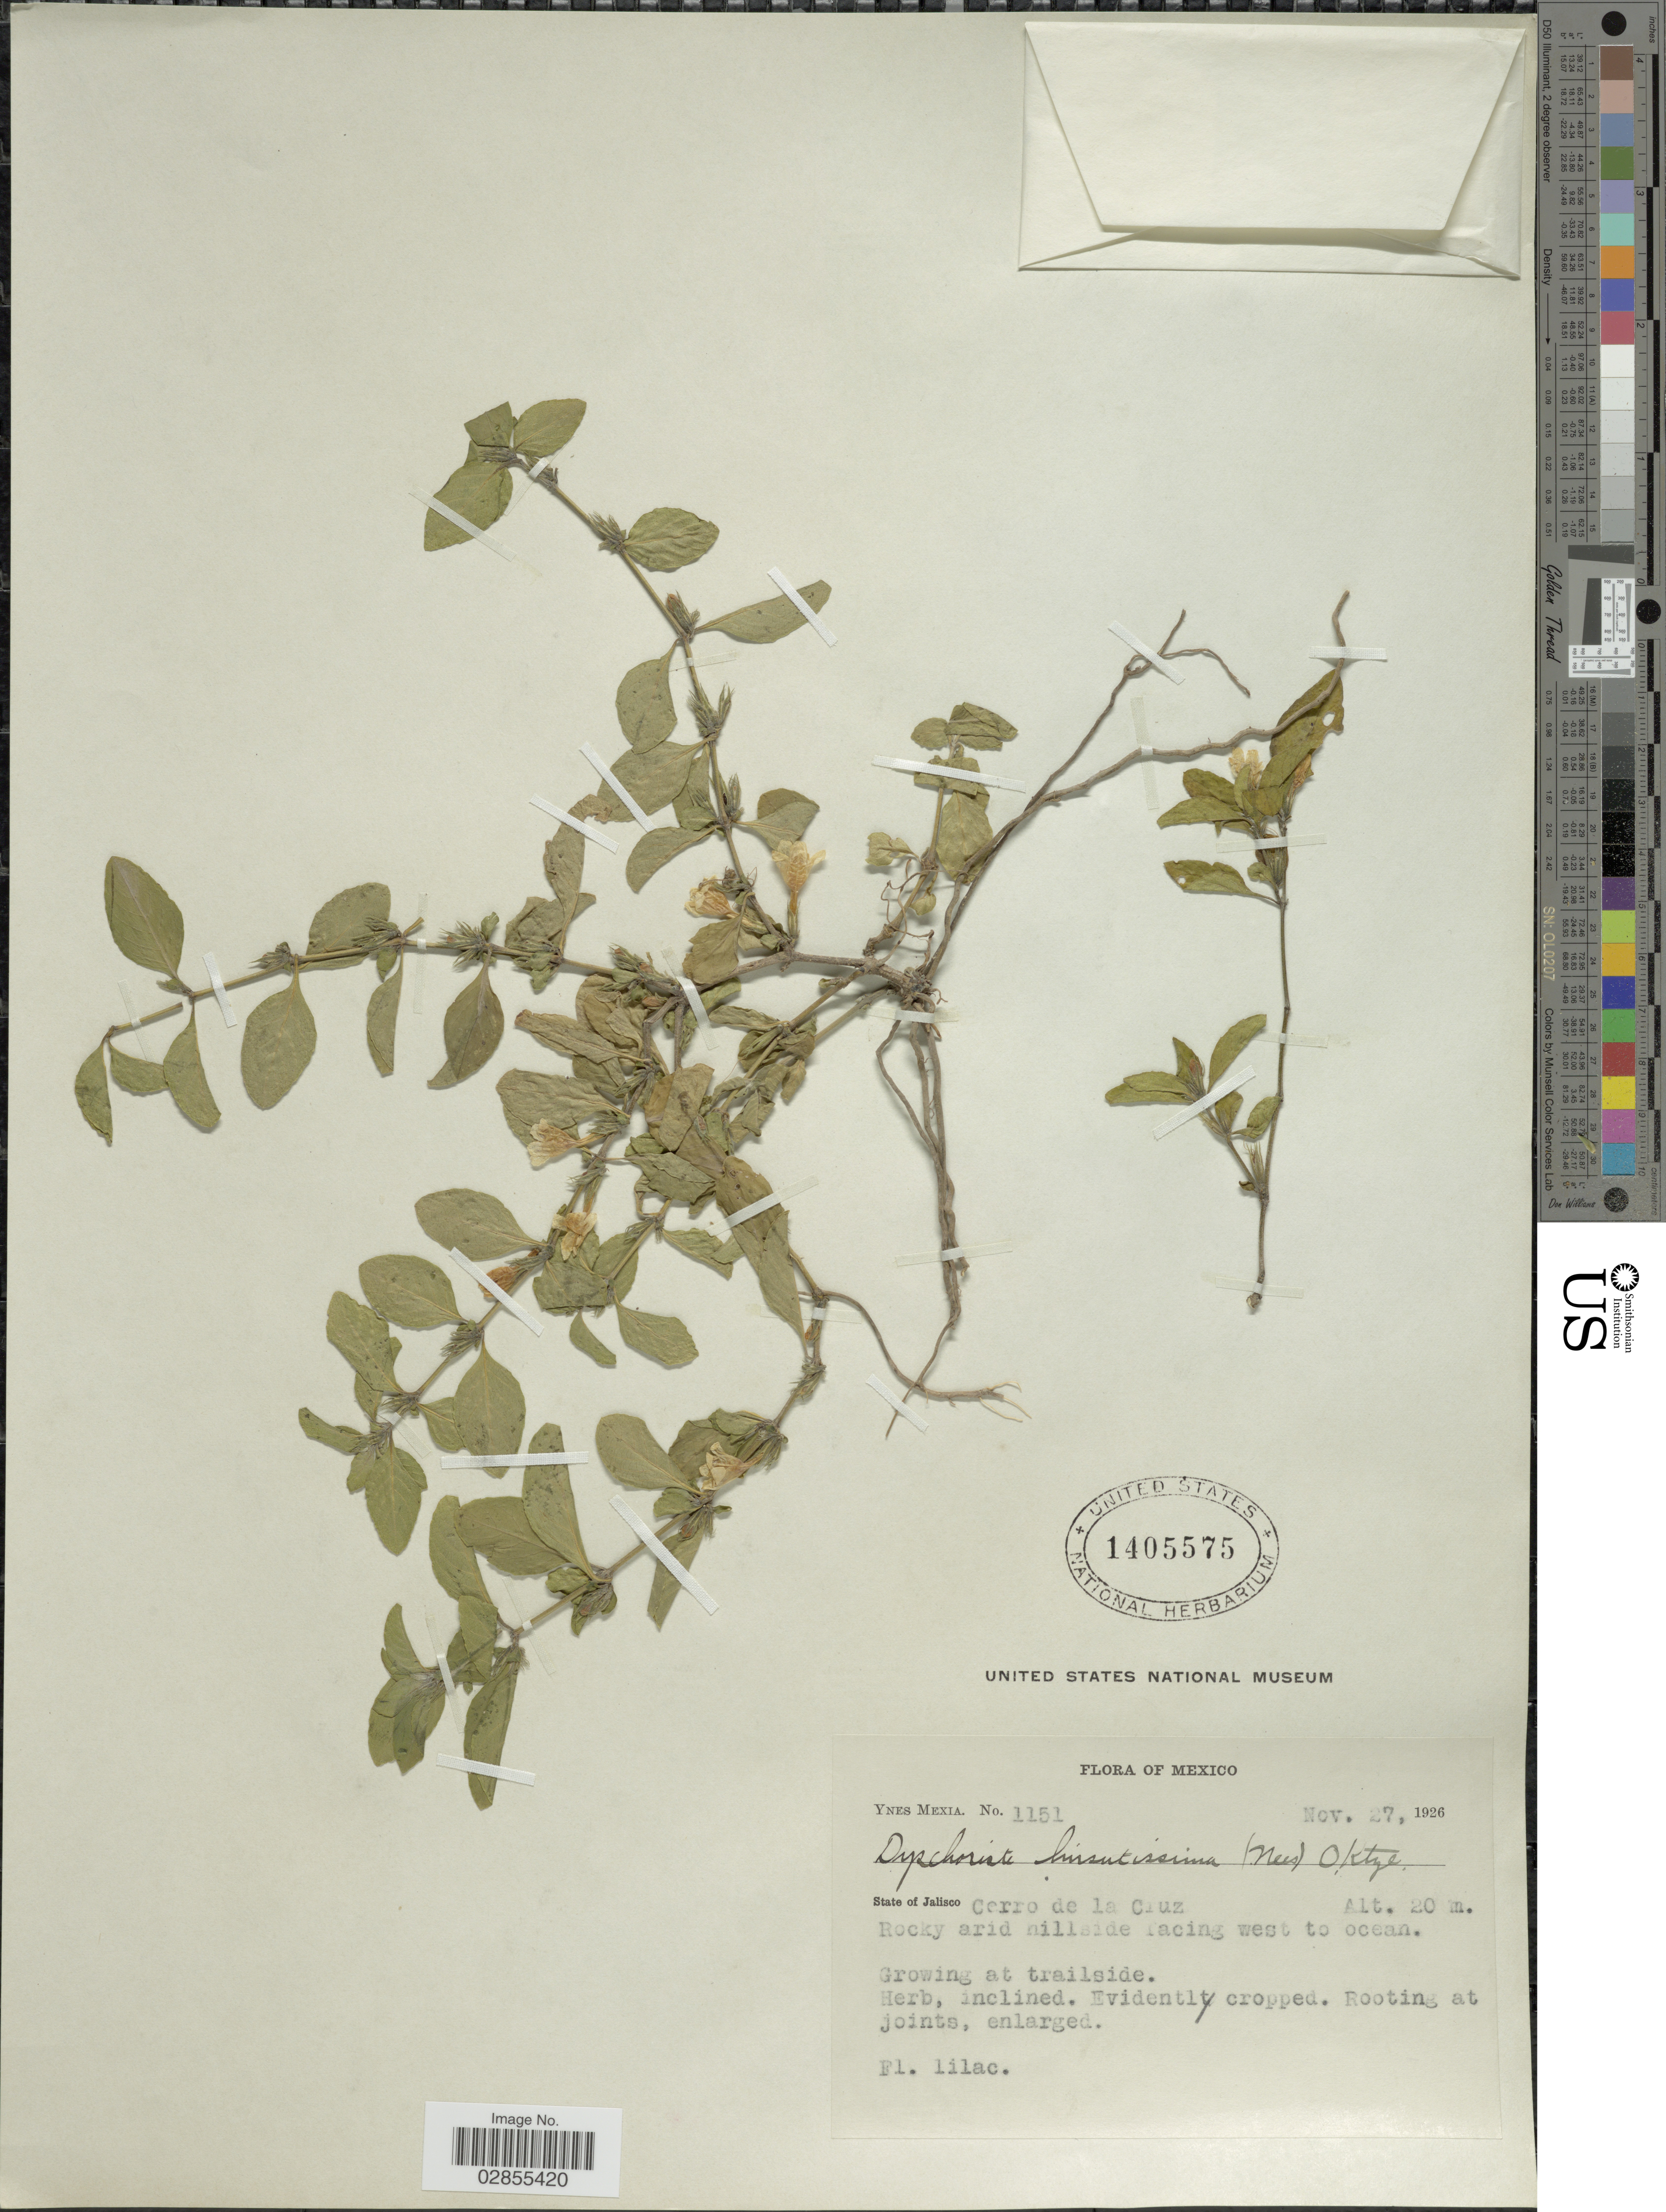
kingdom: Plantae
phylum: Tracheophyta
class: Magnoliopsida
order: Lamiales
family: Acanthaceae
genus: Dyschoriste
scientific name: Dyschoriste hirsutissima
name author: (Nees) Kuntze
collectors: Y. Mexia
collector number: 1151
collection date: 1926-11-27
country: Mexico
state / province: Jalisco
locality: Cerro de la Cruz, Rocky arid hillside facing west to ocean.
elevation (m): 20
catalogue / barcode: US 1405575